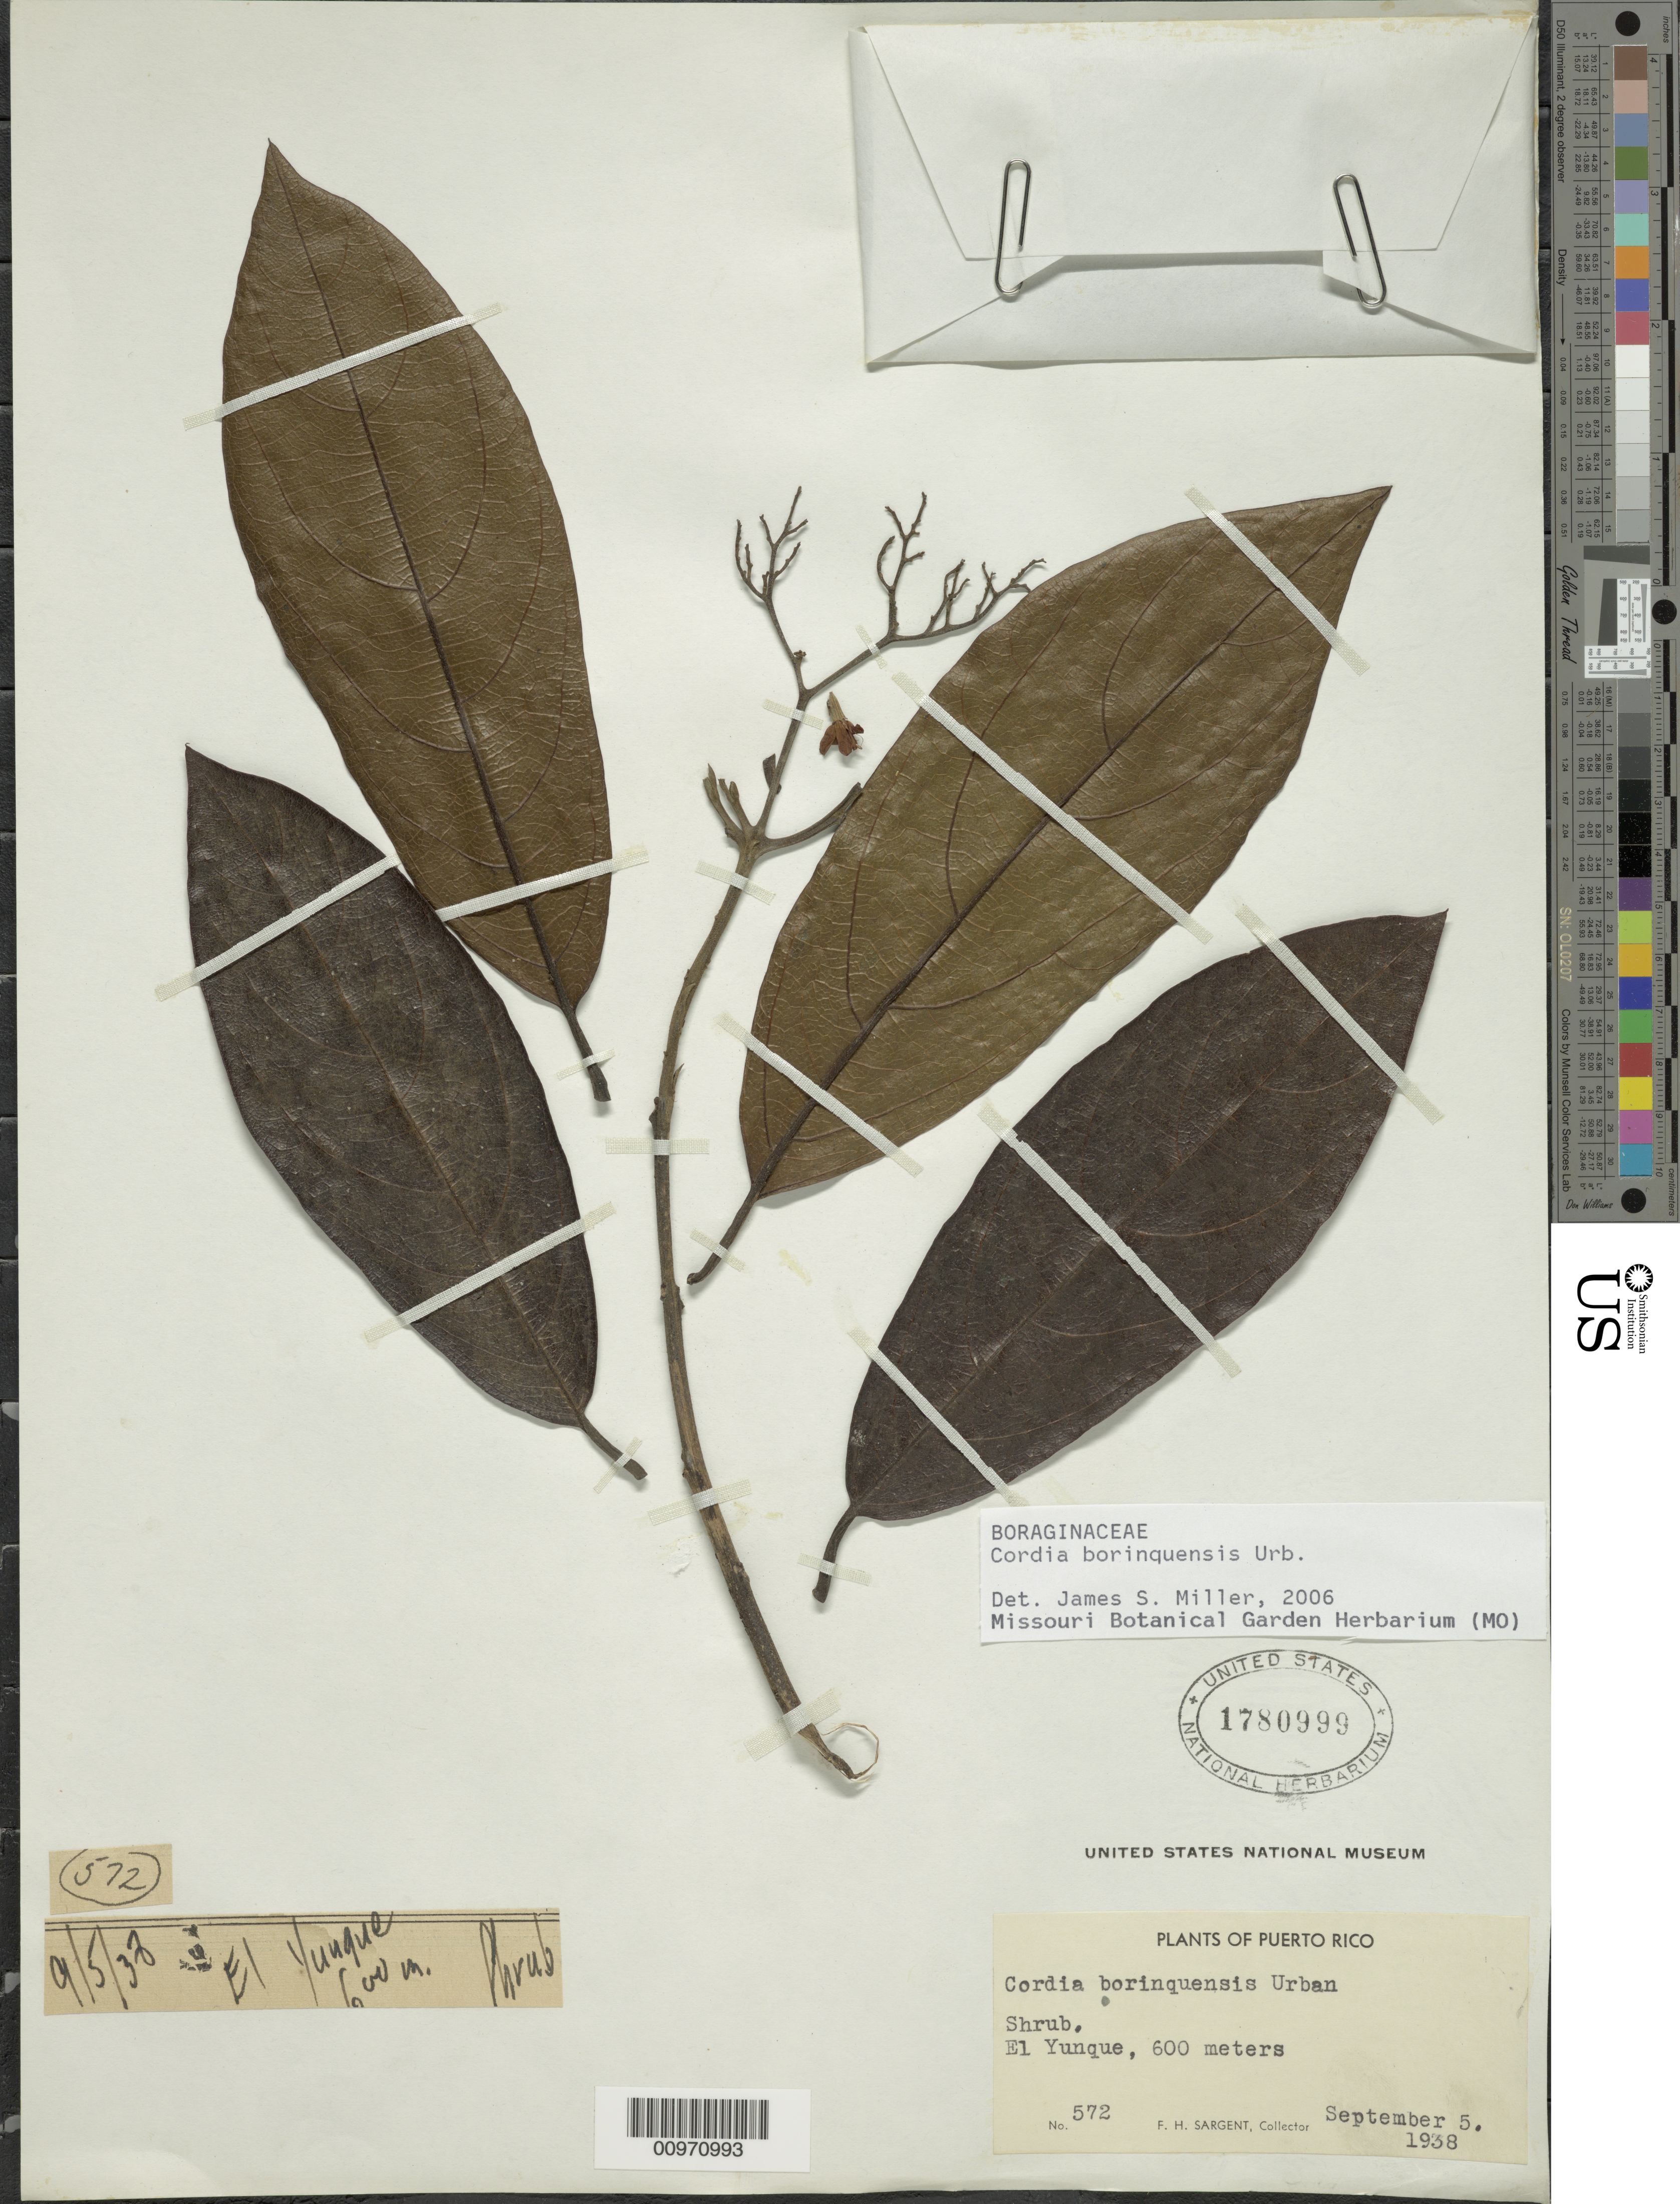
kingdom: Plantae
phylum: Tracheophyta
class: Magnoliopsida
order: Boraginales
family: Cordiaceae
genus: Cordia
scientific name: Cordia borinquensis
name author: Urb.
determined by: Miller, James S., (MO), Missouri Botanical Garden (UNITED STATES)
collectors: F. H. Sargent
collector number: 572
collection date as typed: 05 Sep 1938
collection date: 1938-09-05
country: Puerto Rico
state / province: Río Grande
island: Puerto Rico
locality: El Yunque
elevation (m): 600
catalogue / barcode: US 1780999